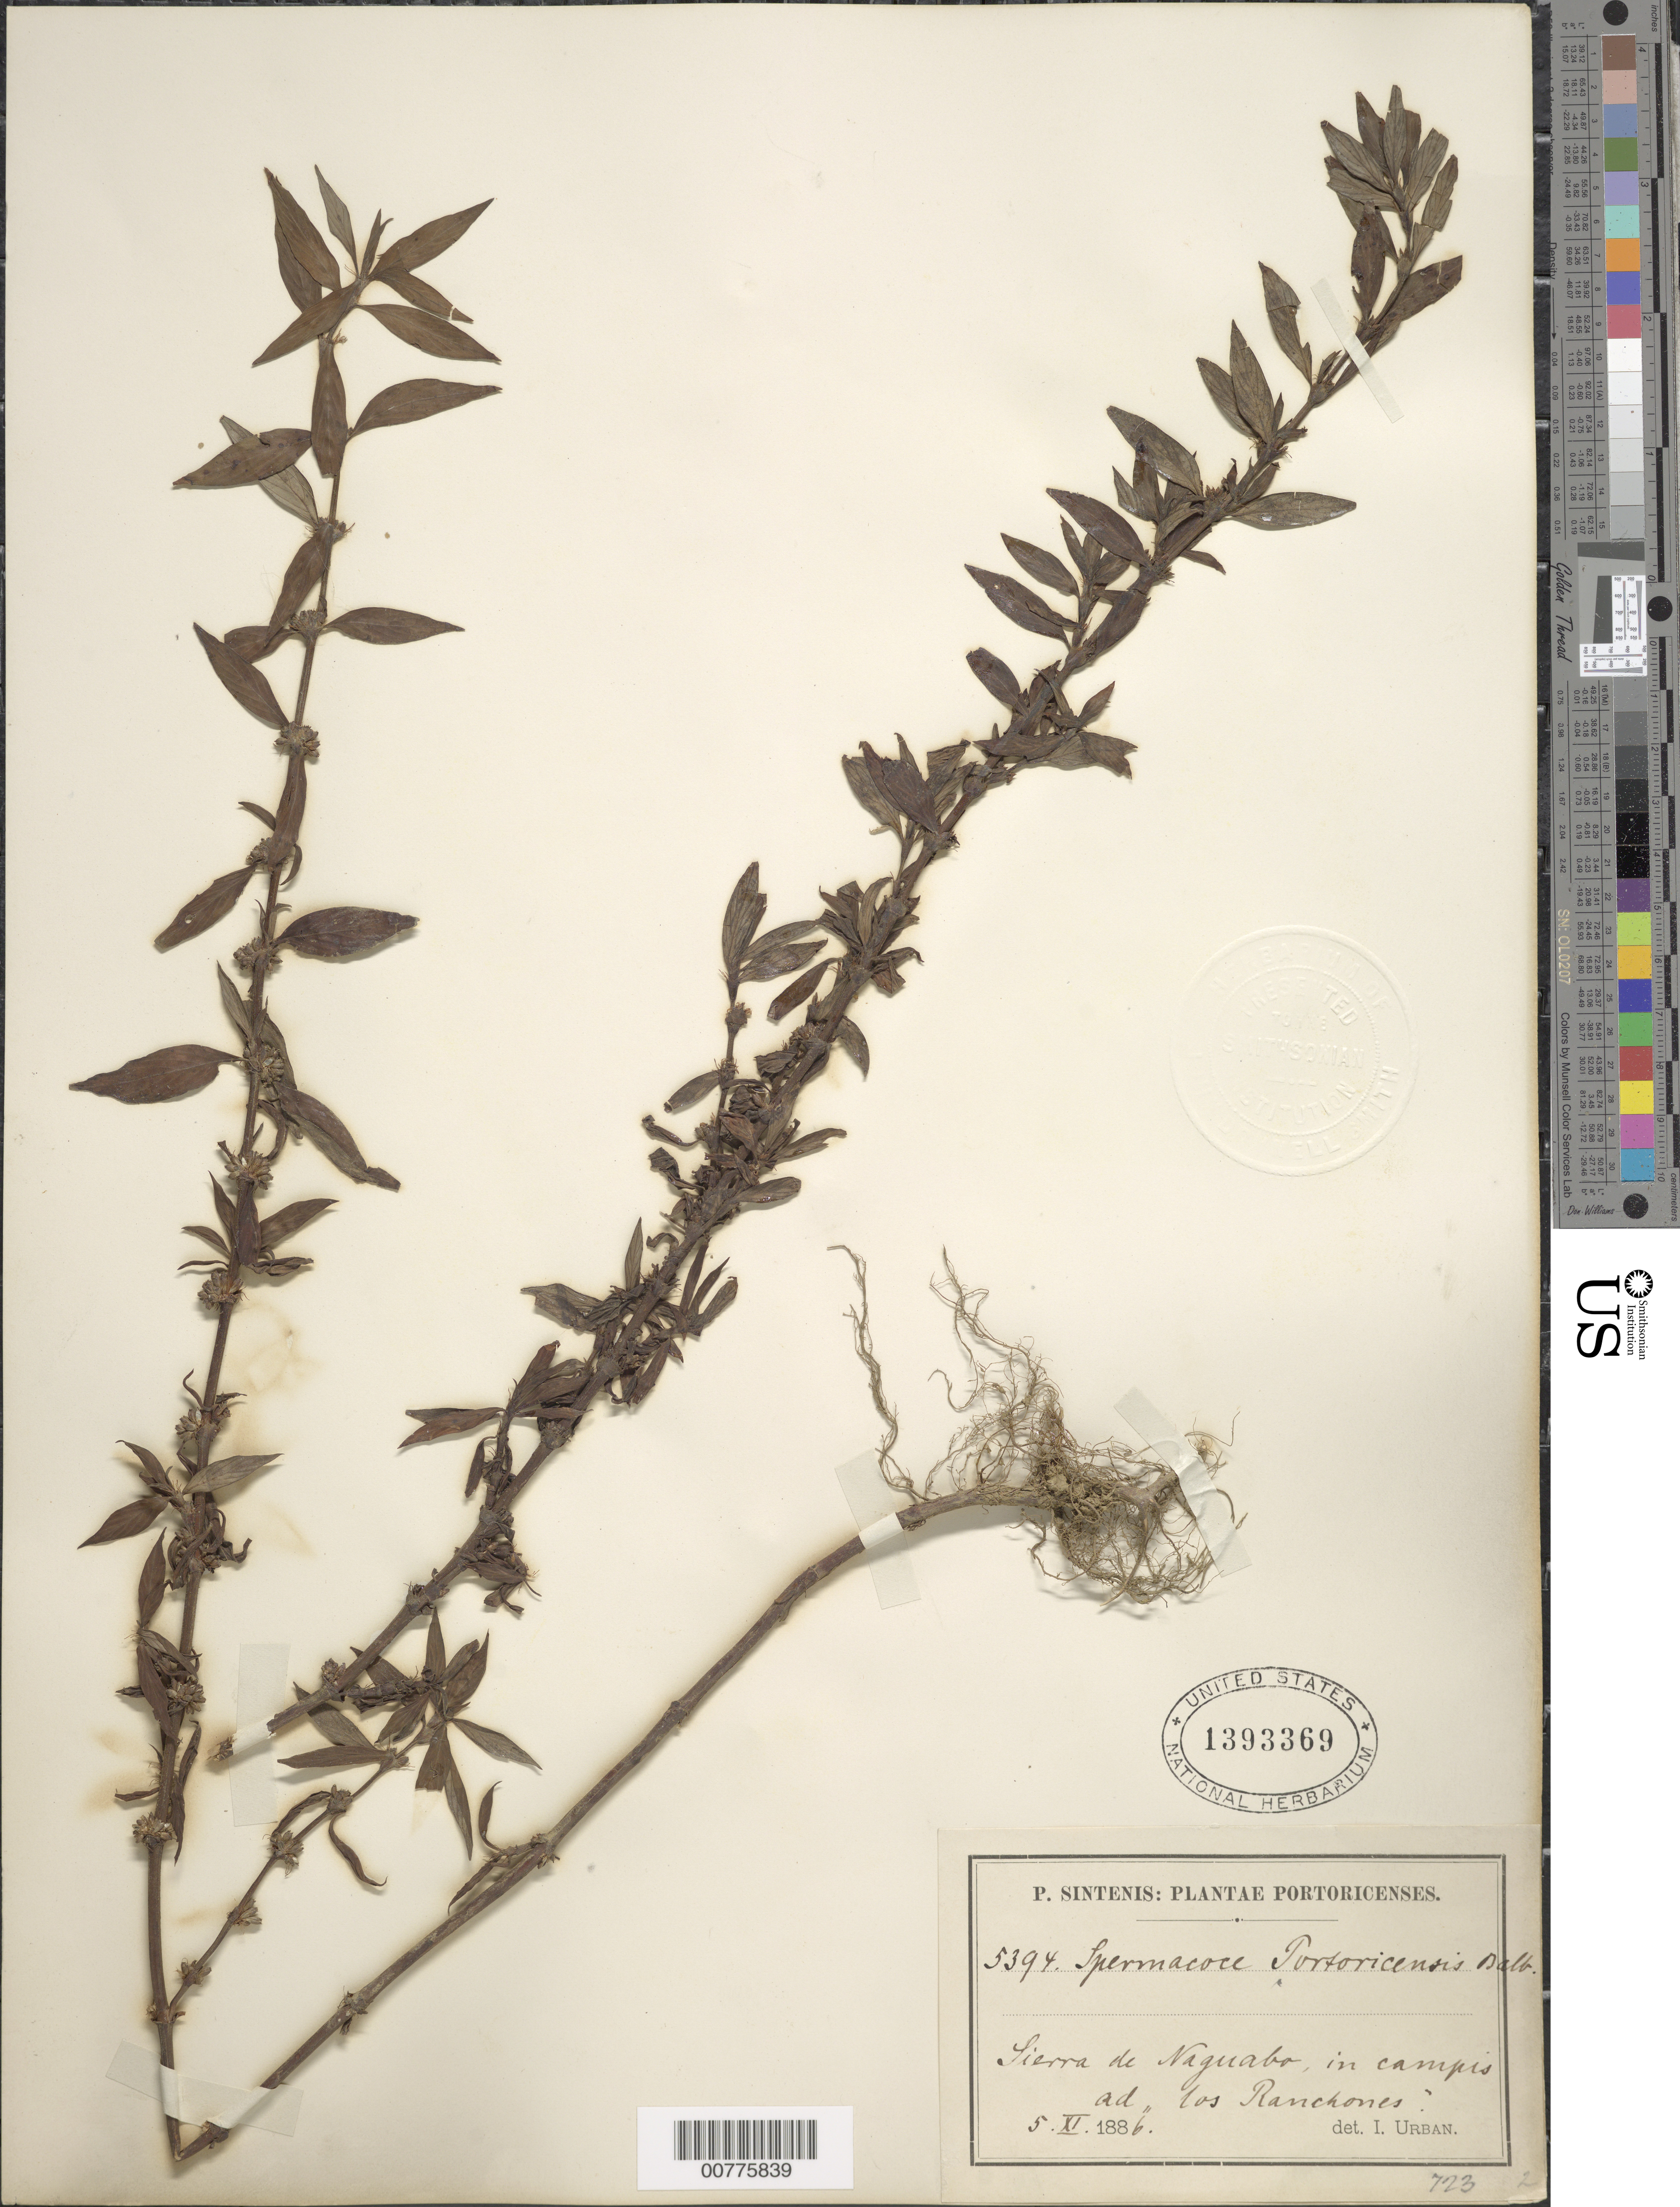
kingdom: Plantae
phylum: Tracheophyta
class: Magnoliopsida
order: Gentianales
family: Rubiaceae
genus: Spermacoce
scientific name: Spermacoce ocymifolia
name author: Willd. ex Roem. & Schult.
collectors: P. Sintenis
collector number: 5394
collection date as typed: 05 Nov 1886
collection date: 1886-11-05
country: Puerto Rico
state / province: Naguabo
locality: Sierra de Naguabo, in canopis ad "Los Ranchones"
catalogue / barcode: US 1393369